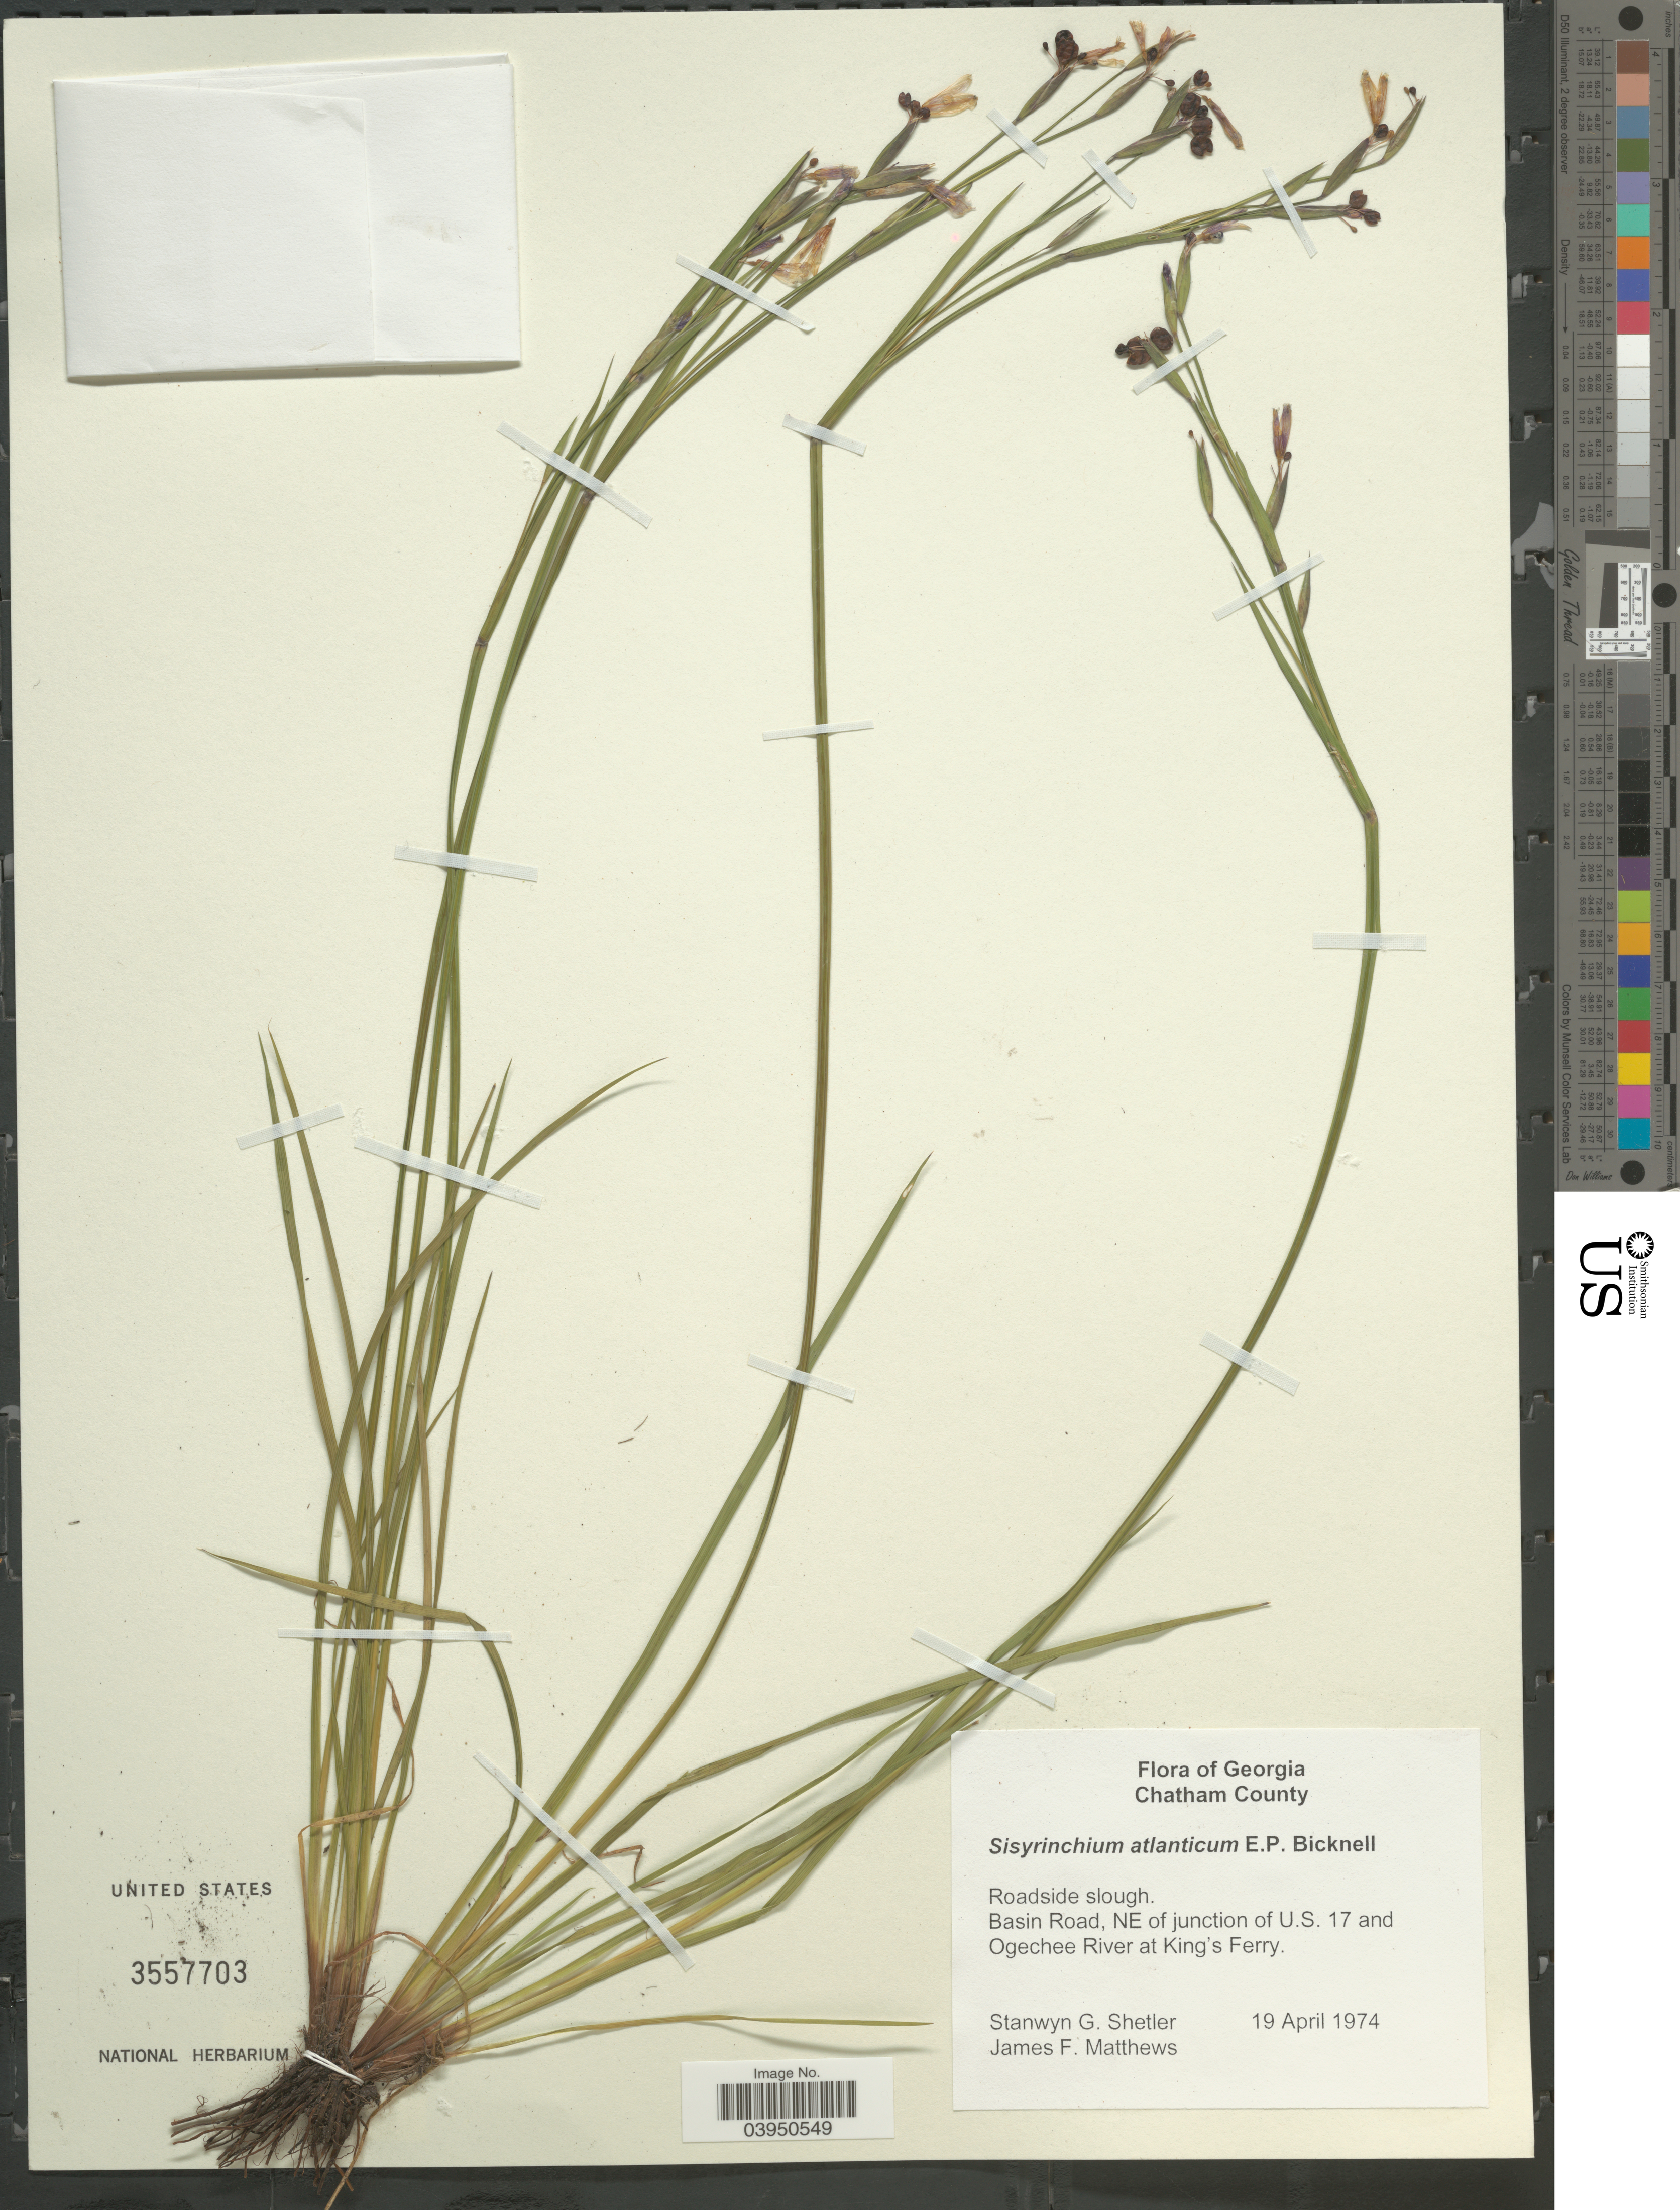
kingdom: Plantae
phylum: Tracheophyta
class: Liliopsida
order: Asparagales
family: Iridaceae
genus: Sisyrinchium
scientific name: Sisyrinchium atlanticum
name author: E.P. Bicknell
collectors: S. Shetler & J. F. Mathews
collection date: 1974-04-19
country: United States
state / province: Georgia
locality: Chatham County. Basin Road, NE of junction of U.S. 17 and Ogechee River at King's Ferry.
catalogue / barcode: US 3557703